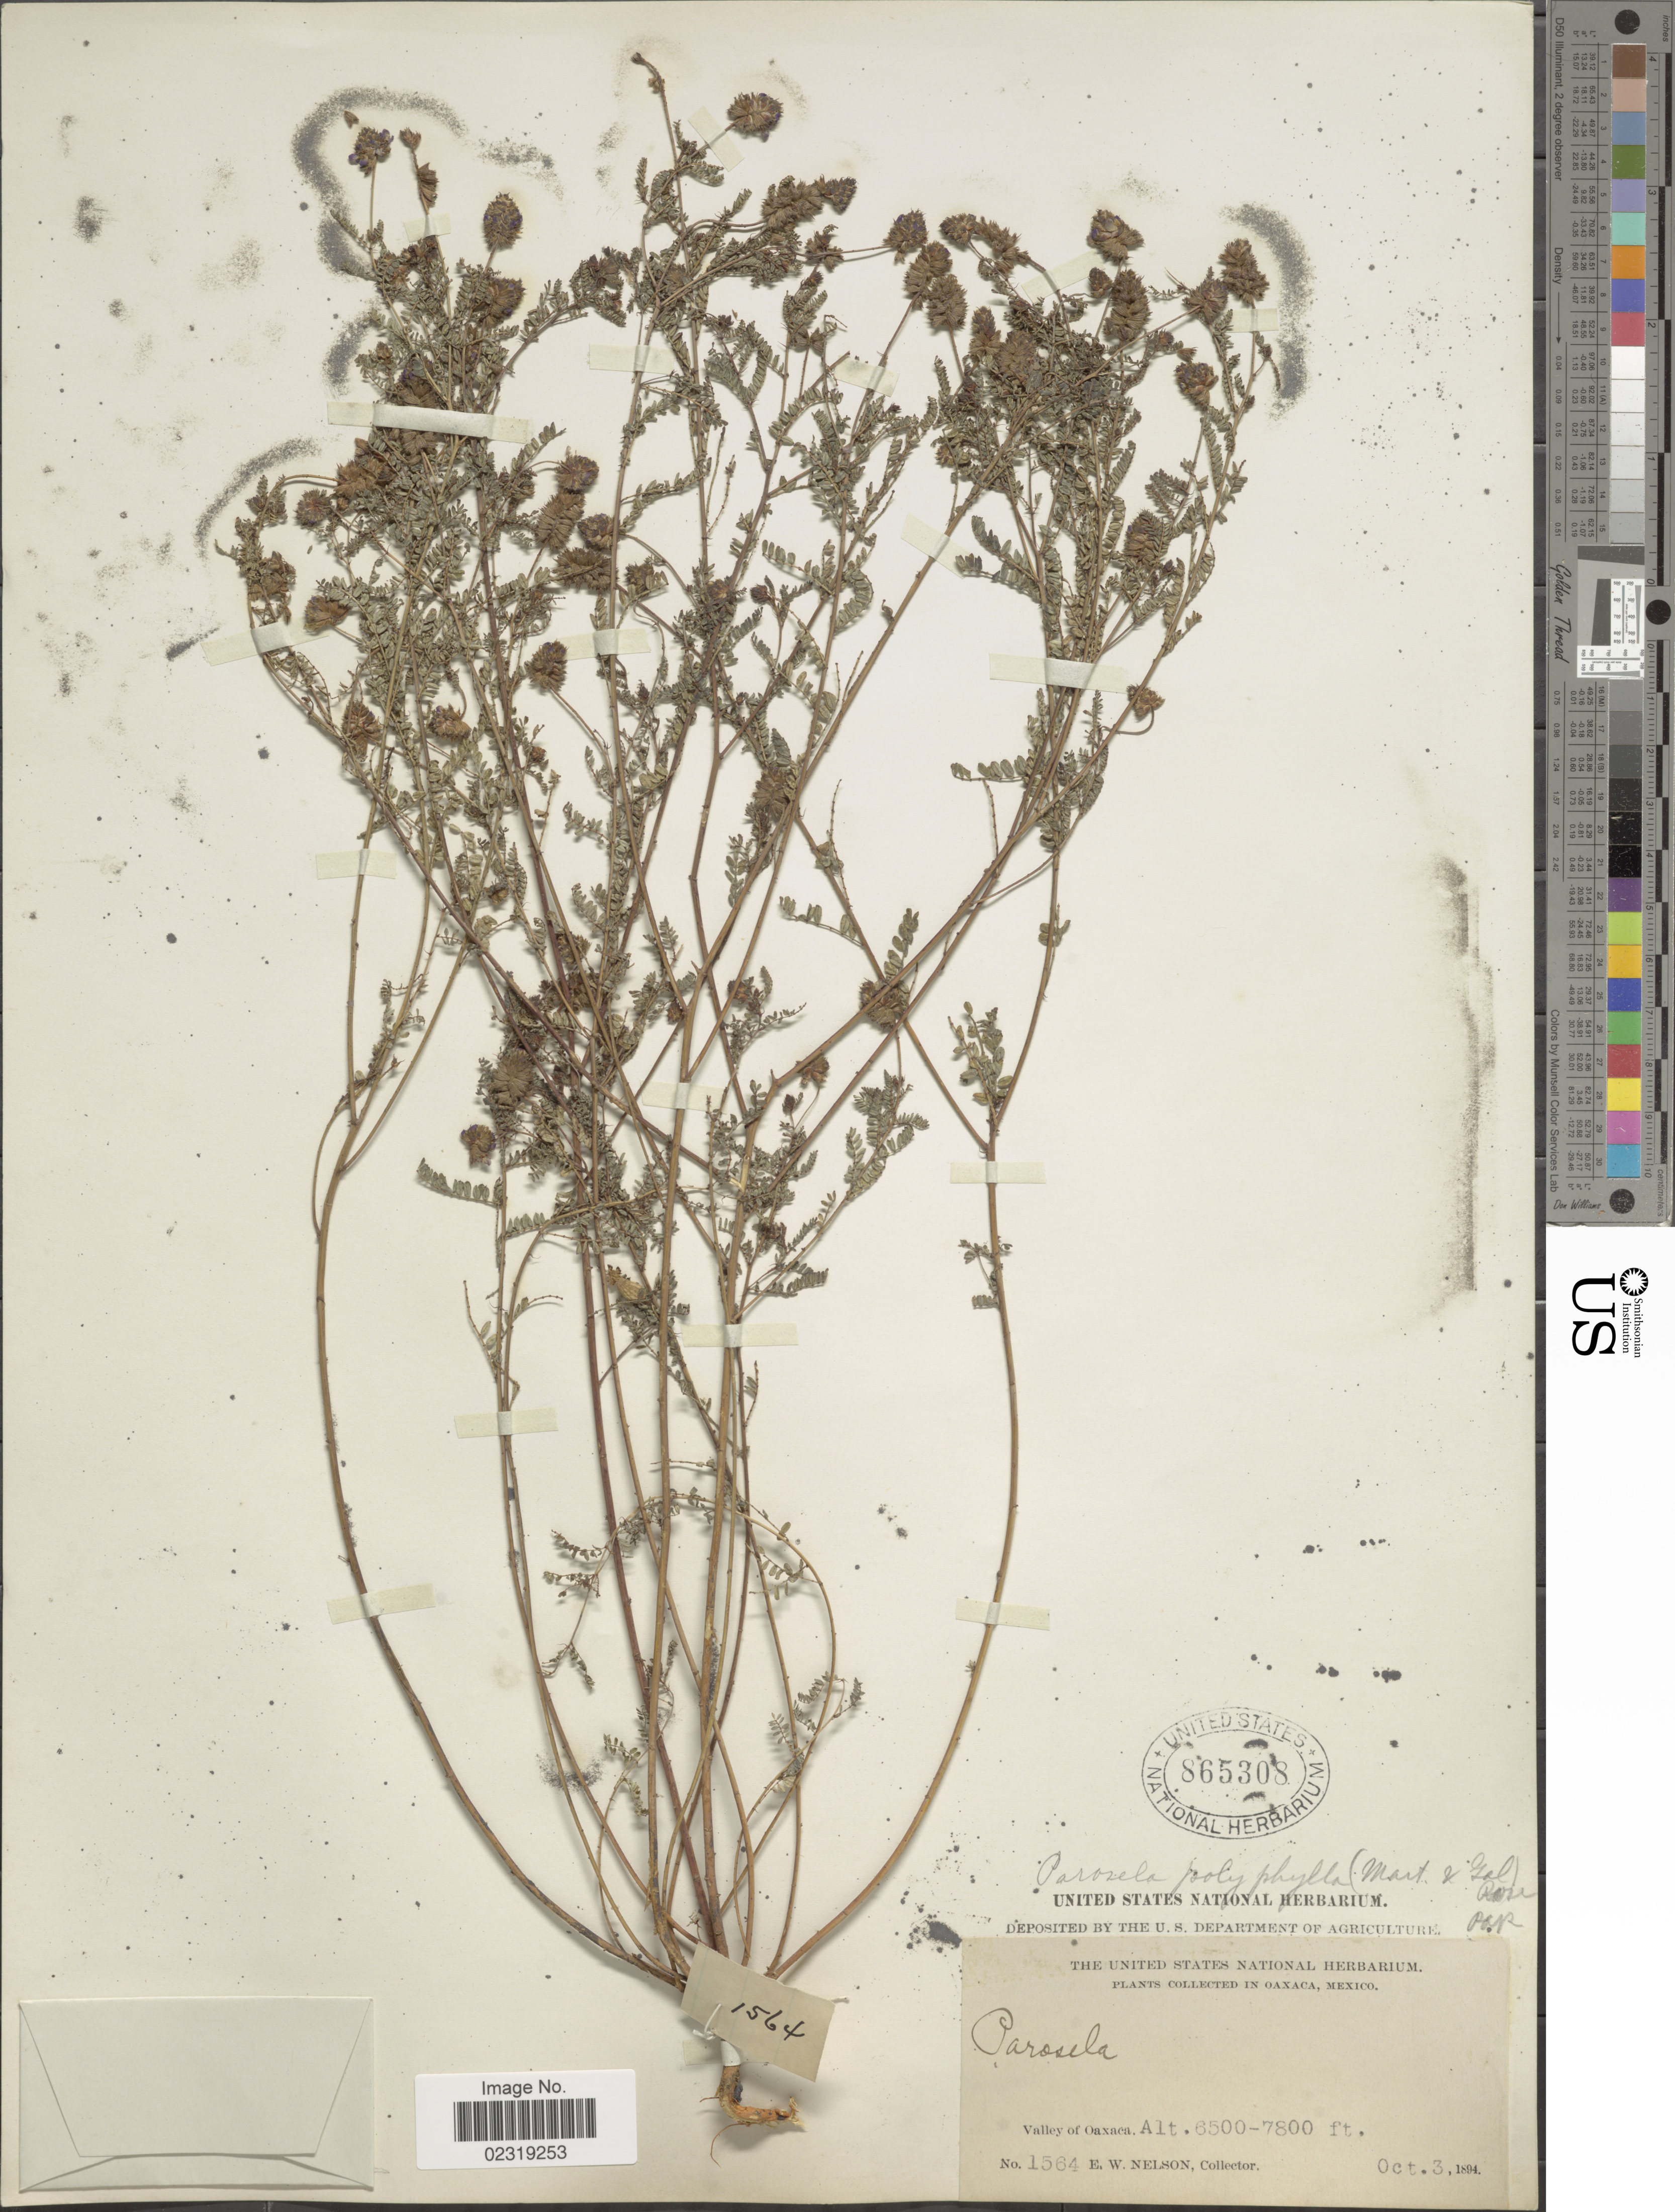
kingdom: Plantae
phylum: Tracheophyta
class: Magnoliopsida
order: Fabales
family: Fabaceae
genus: Dalea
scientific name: Dalea foliolosa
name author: (Aiton) Barneby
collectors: E. W. Nelson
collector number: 1564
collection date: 1894-10-03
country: Mexico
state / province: Oaxaca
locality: Vicinity of Oaxaca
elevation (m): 1981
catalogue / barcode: US 865308